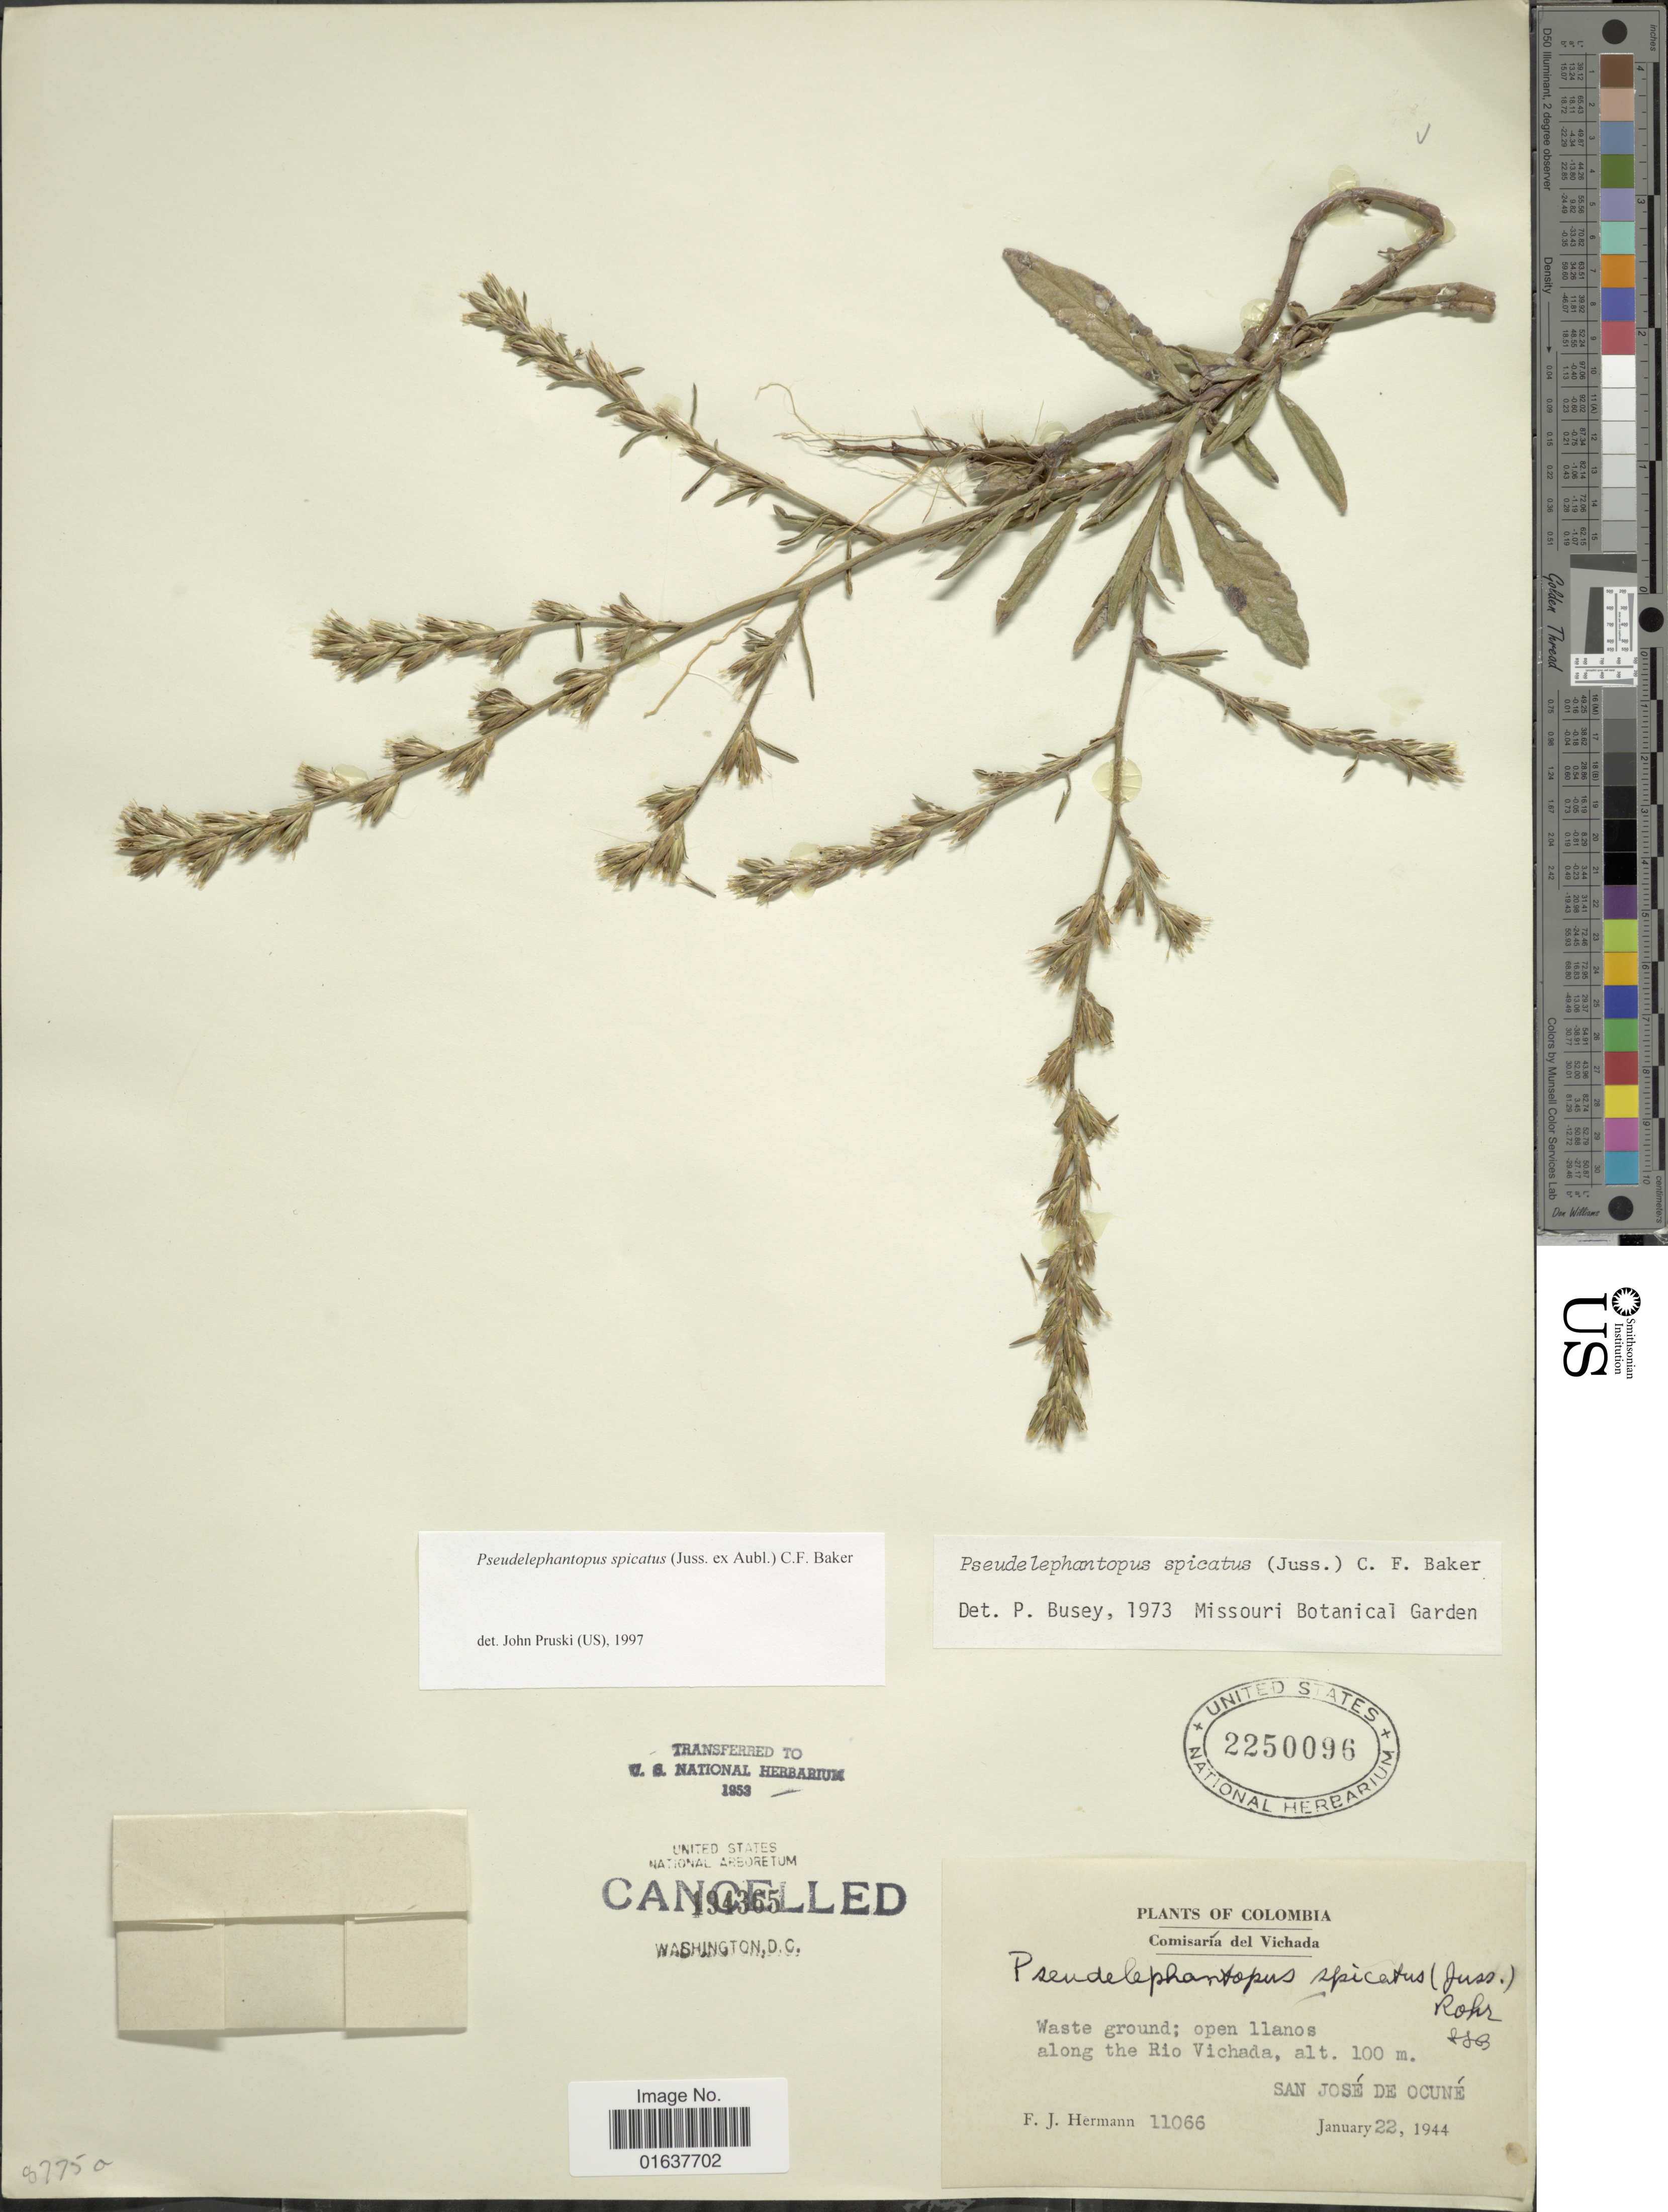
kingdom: Plantae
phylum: Tracheophyta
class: Magnoliopsida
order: Asterales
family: Asteraceae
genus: Pseudelephantopus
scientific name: Pseudelephantopus spicatus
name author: (Juss. ex Aubl.) C.F. Baker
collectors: F. J. Hermann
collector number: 11066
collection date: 1944-01-22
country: Colombia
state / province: Vichada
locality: Comisaria del Vichada. Along the Rio Vichada. San Jose de Ocune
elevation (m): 100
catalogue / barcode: US 2250096